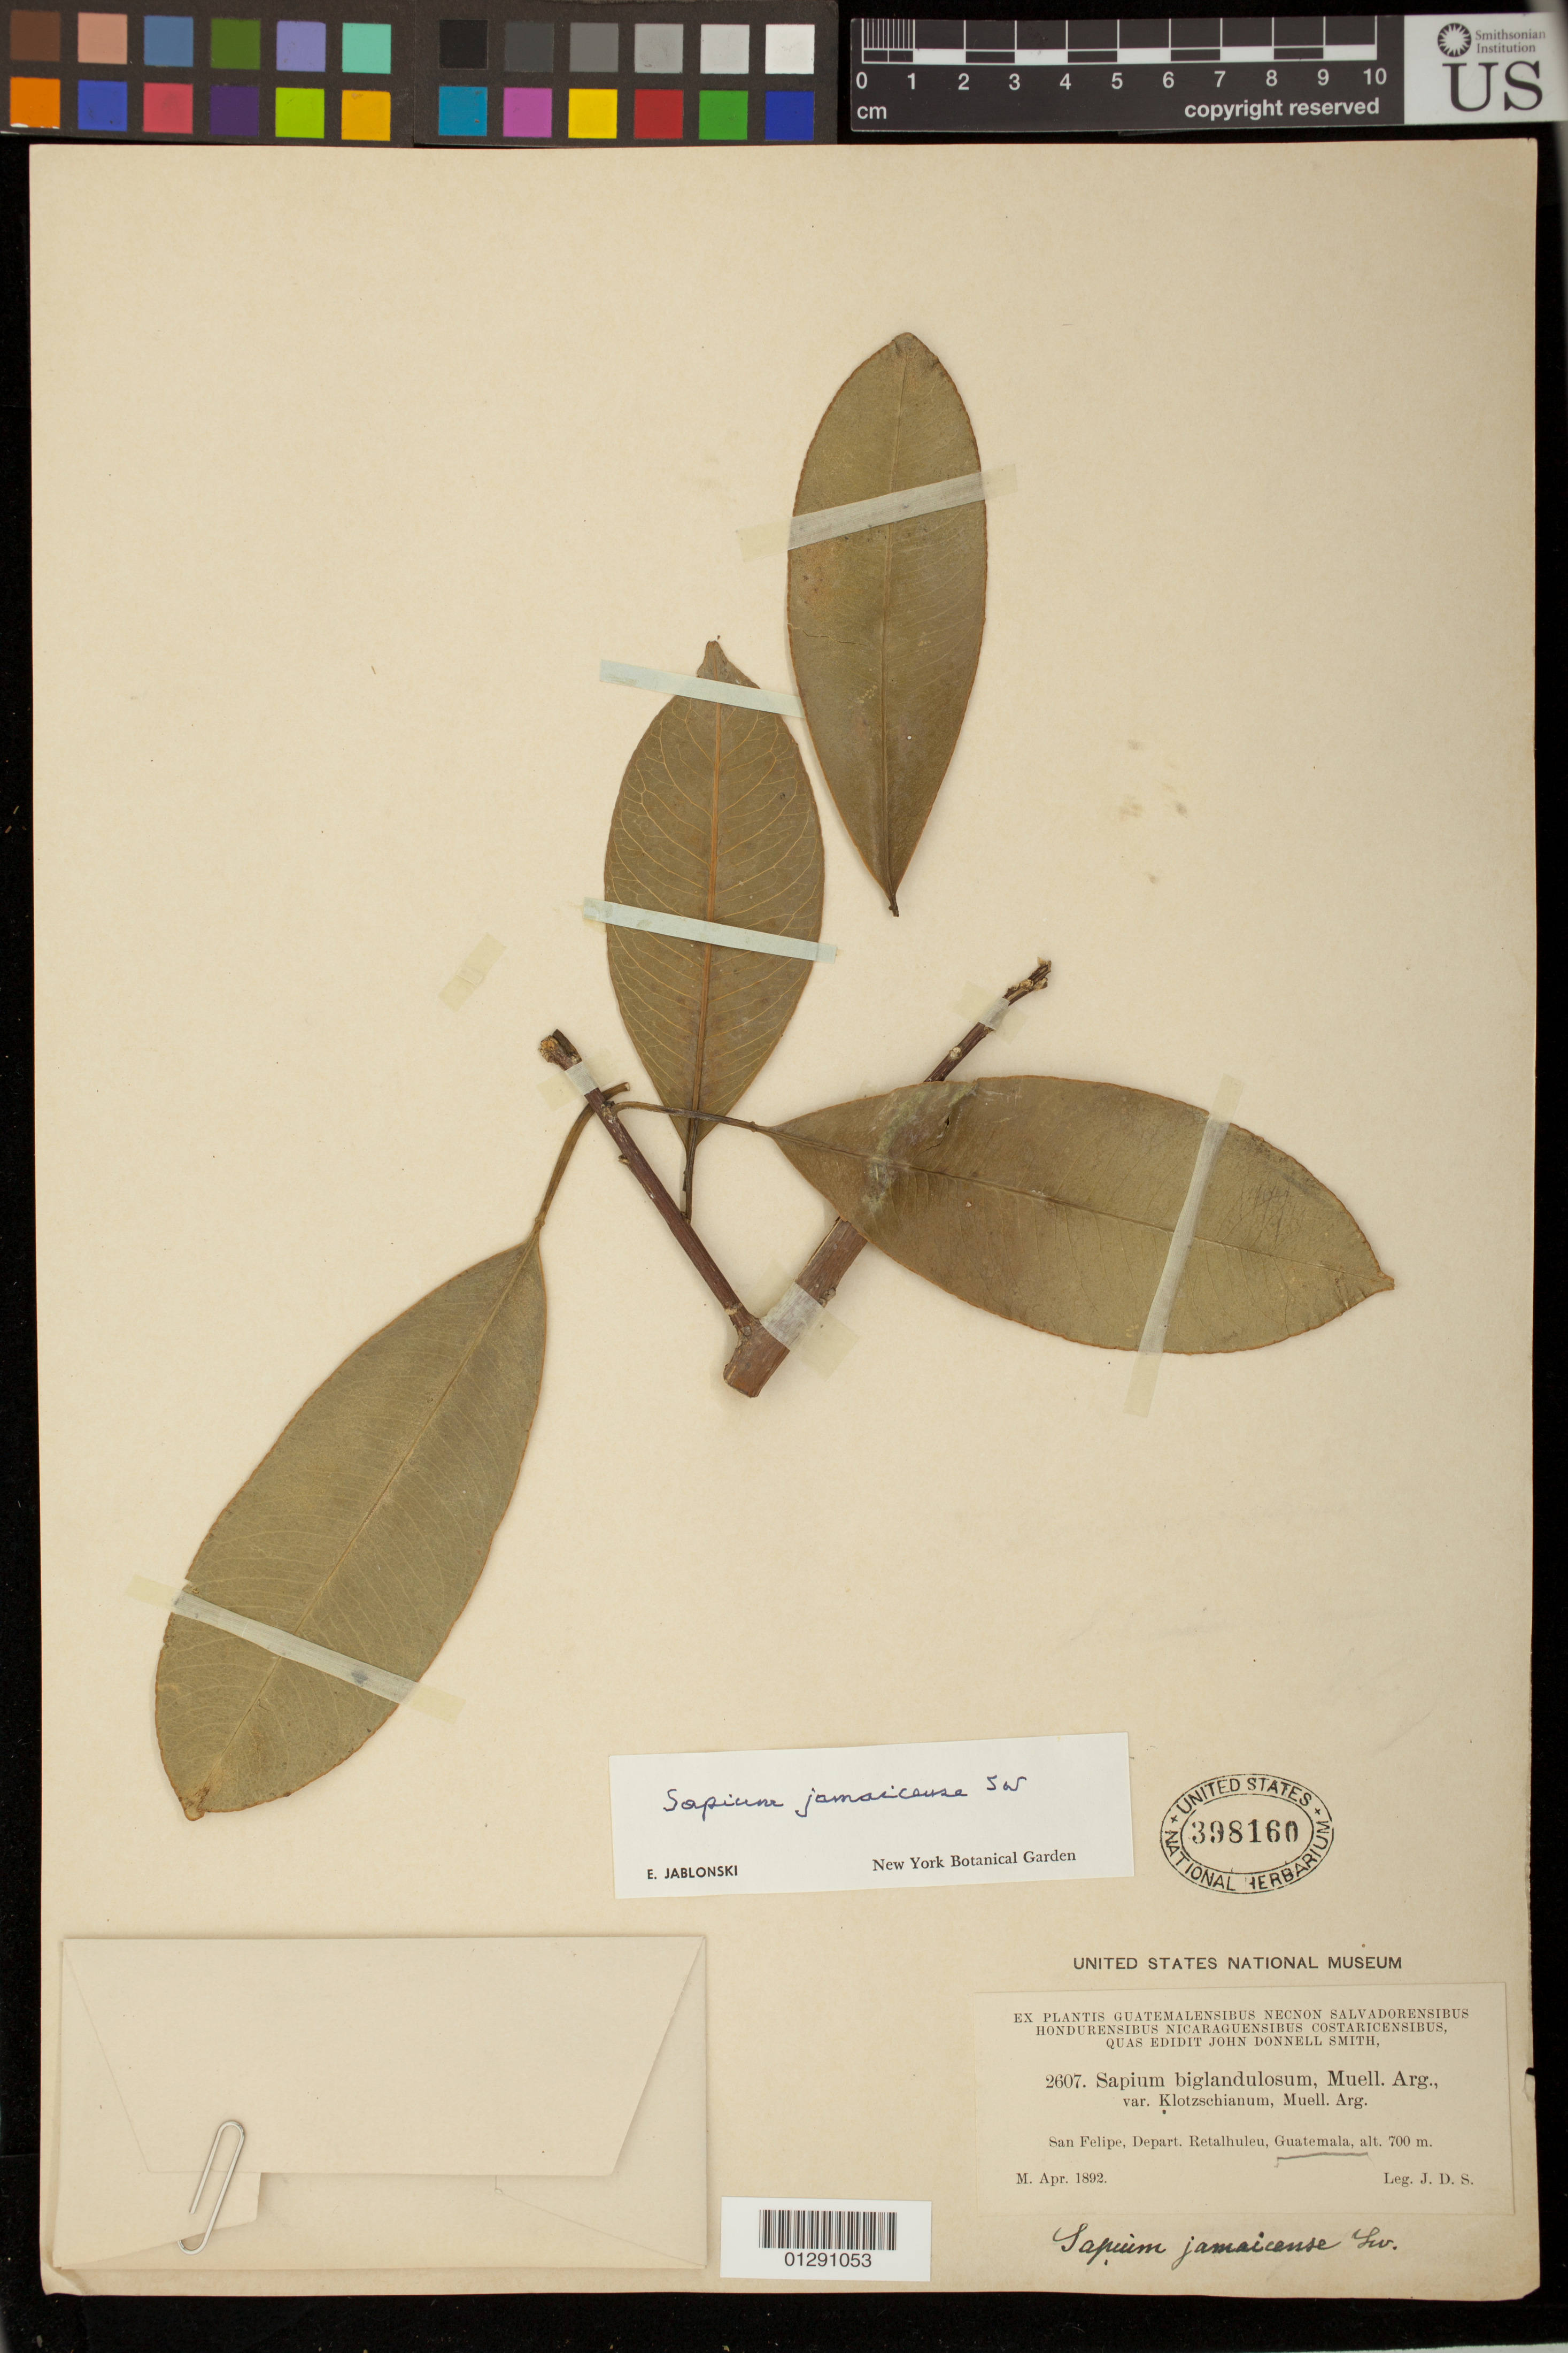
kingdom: Plantae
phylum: Tracheophyta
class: Magnoliopsida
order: Malpighiales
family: Euphorbiaceae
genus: Sapium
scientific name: Sapium jamaicense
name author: Sw.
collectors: J. Donnell Smith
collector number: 2607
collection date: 1892-04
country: Guatemala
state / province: Retalhuleu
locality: San Felipe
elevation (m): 700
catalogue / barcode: US 398160